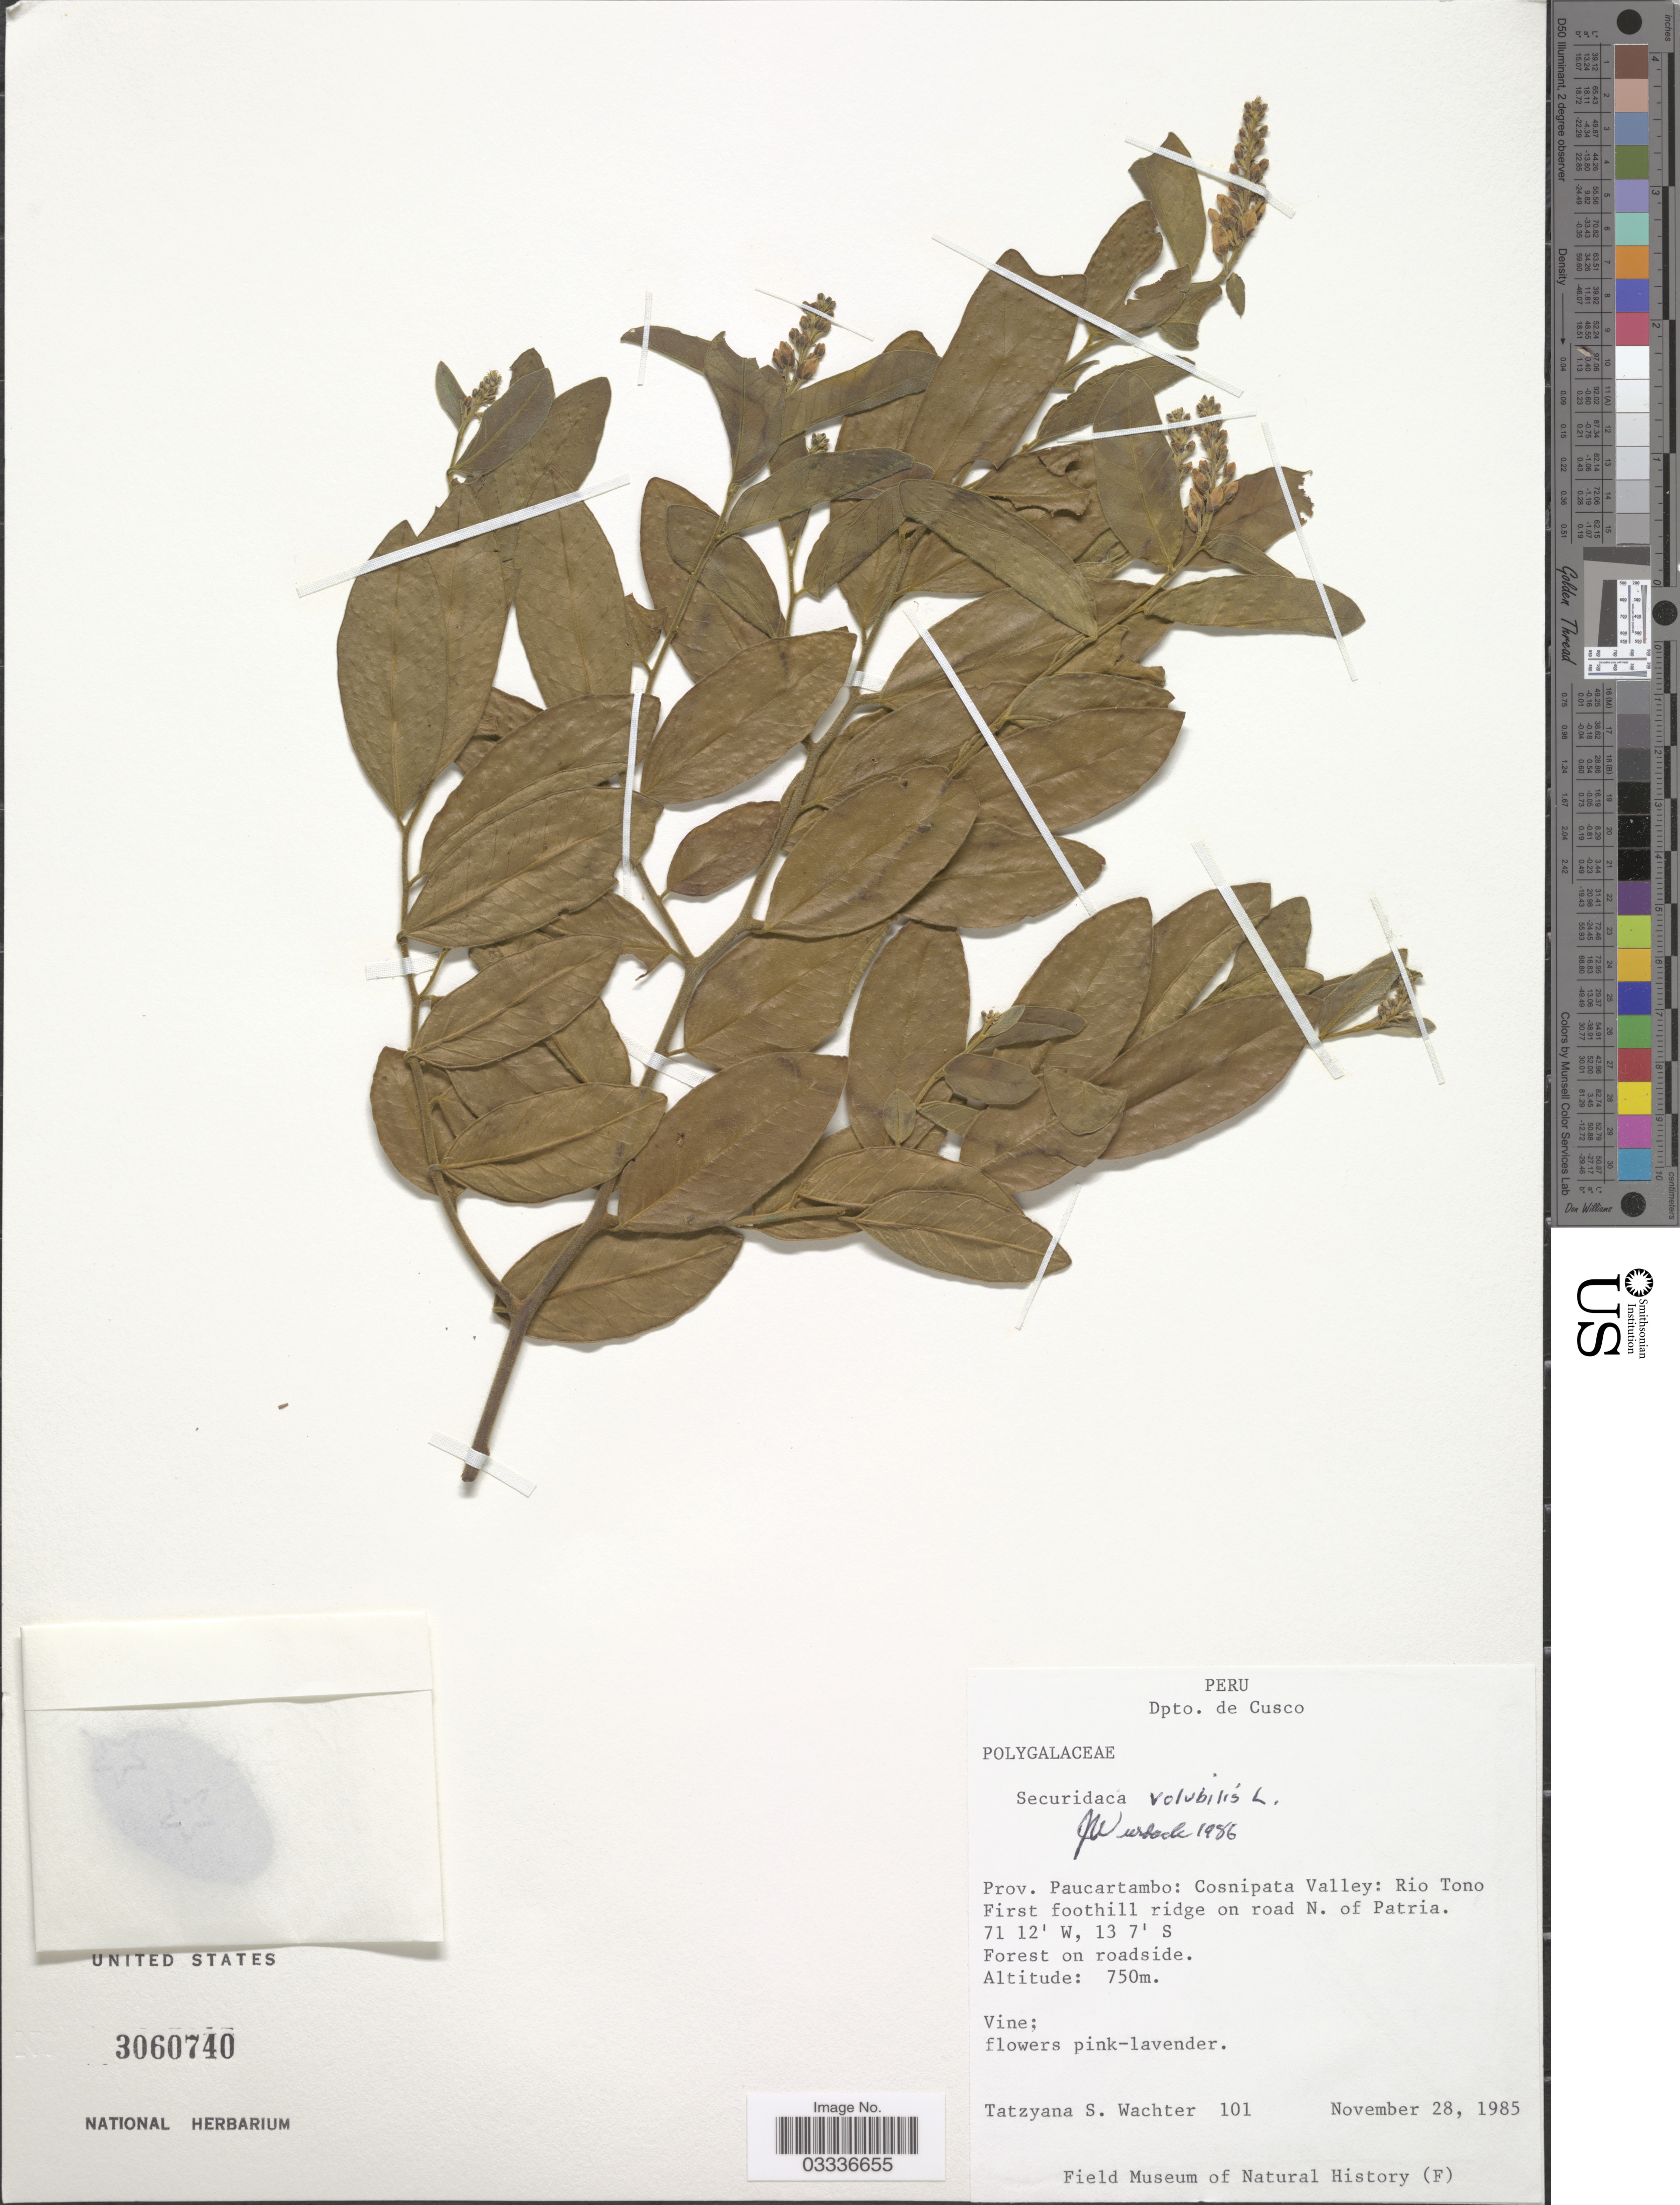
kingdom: Plantae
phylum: Tracheophyta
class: Magnoliopsida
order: Fabales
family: Polygalaceae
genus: Securidaca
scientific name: Securidaca volubilis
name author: L.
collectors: T. Wachter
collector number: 101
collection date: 1985-11-28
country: Peru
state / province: Cusco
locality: Dpto. de Cusco. Prov. Paucartambo: Cosnipata Valley: Rio Tono First foothill ridge on road N. of Patria.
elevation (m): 750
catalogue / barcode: US 3060740